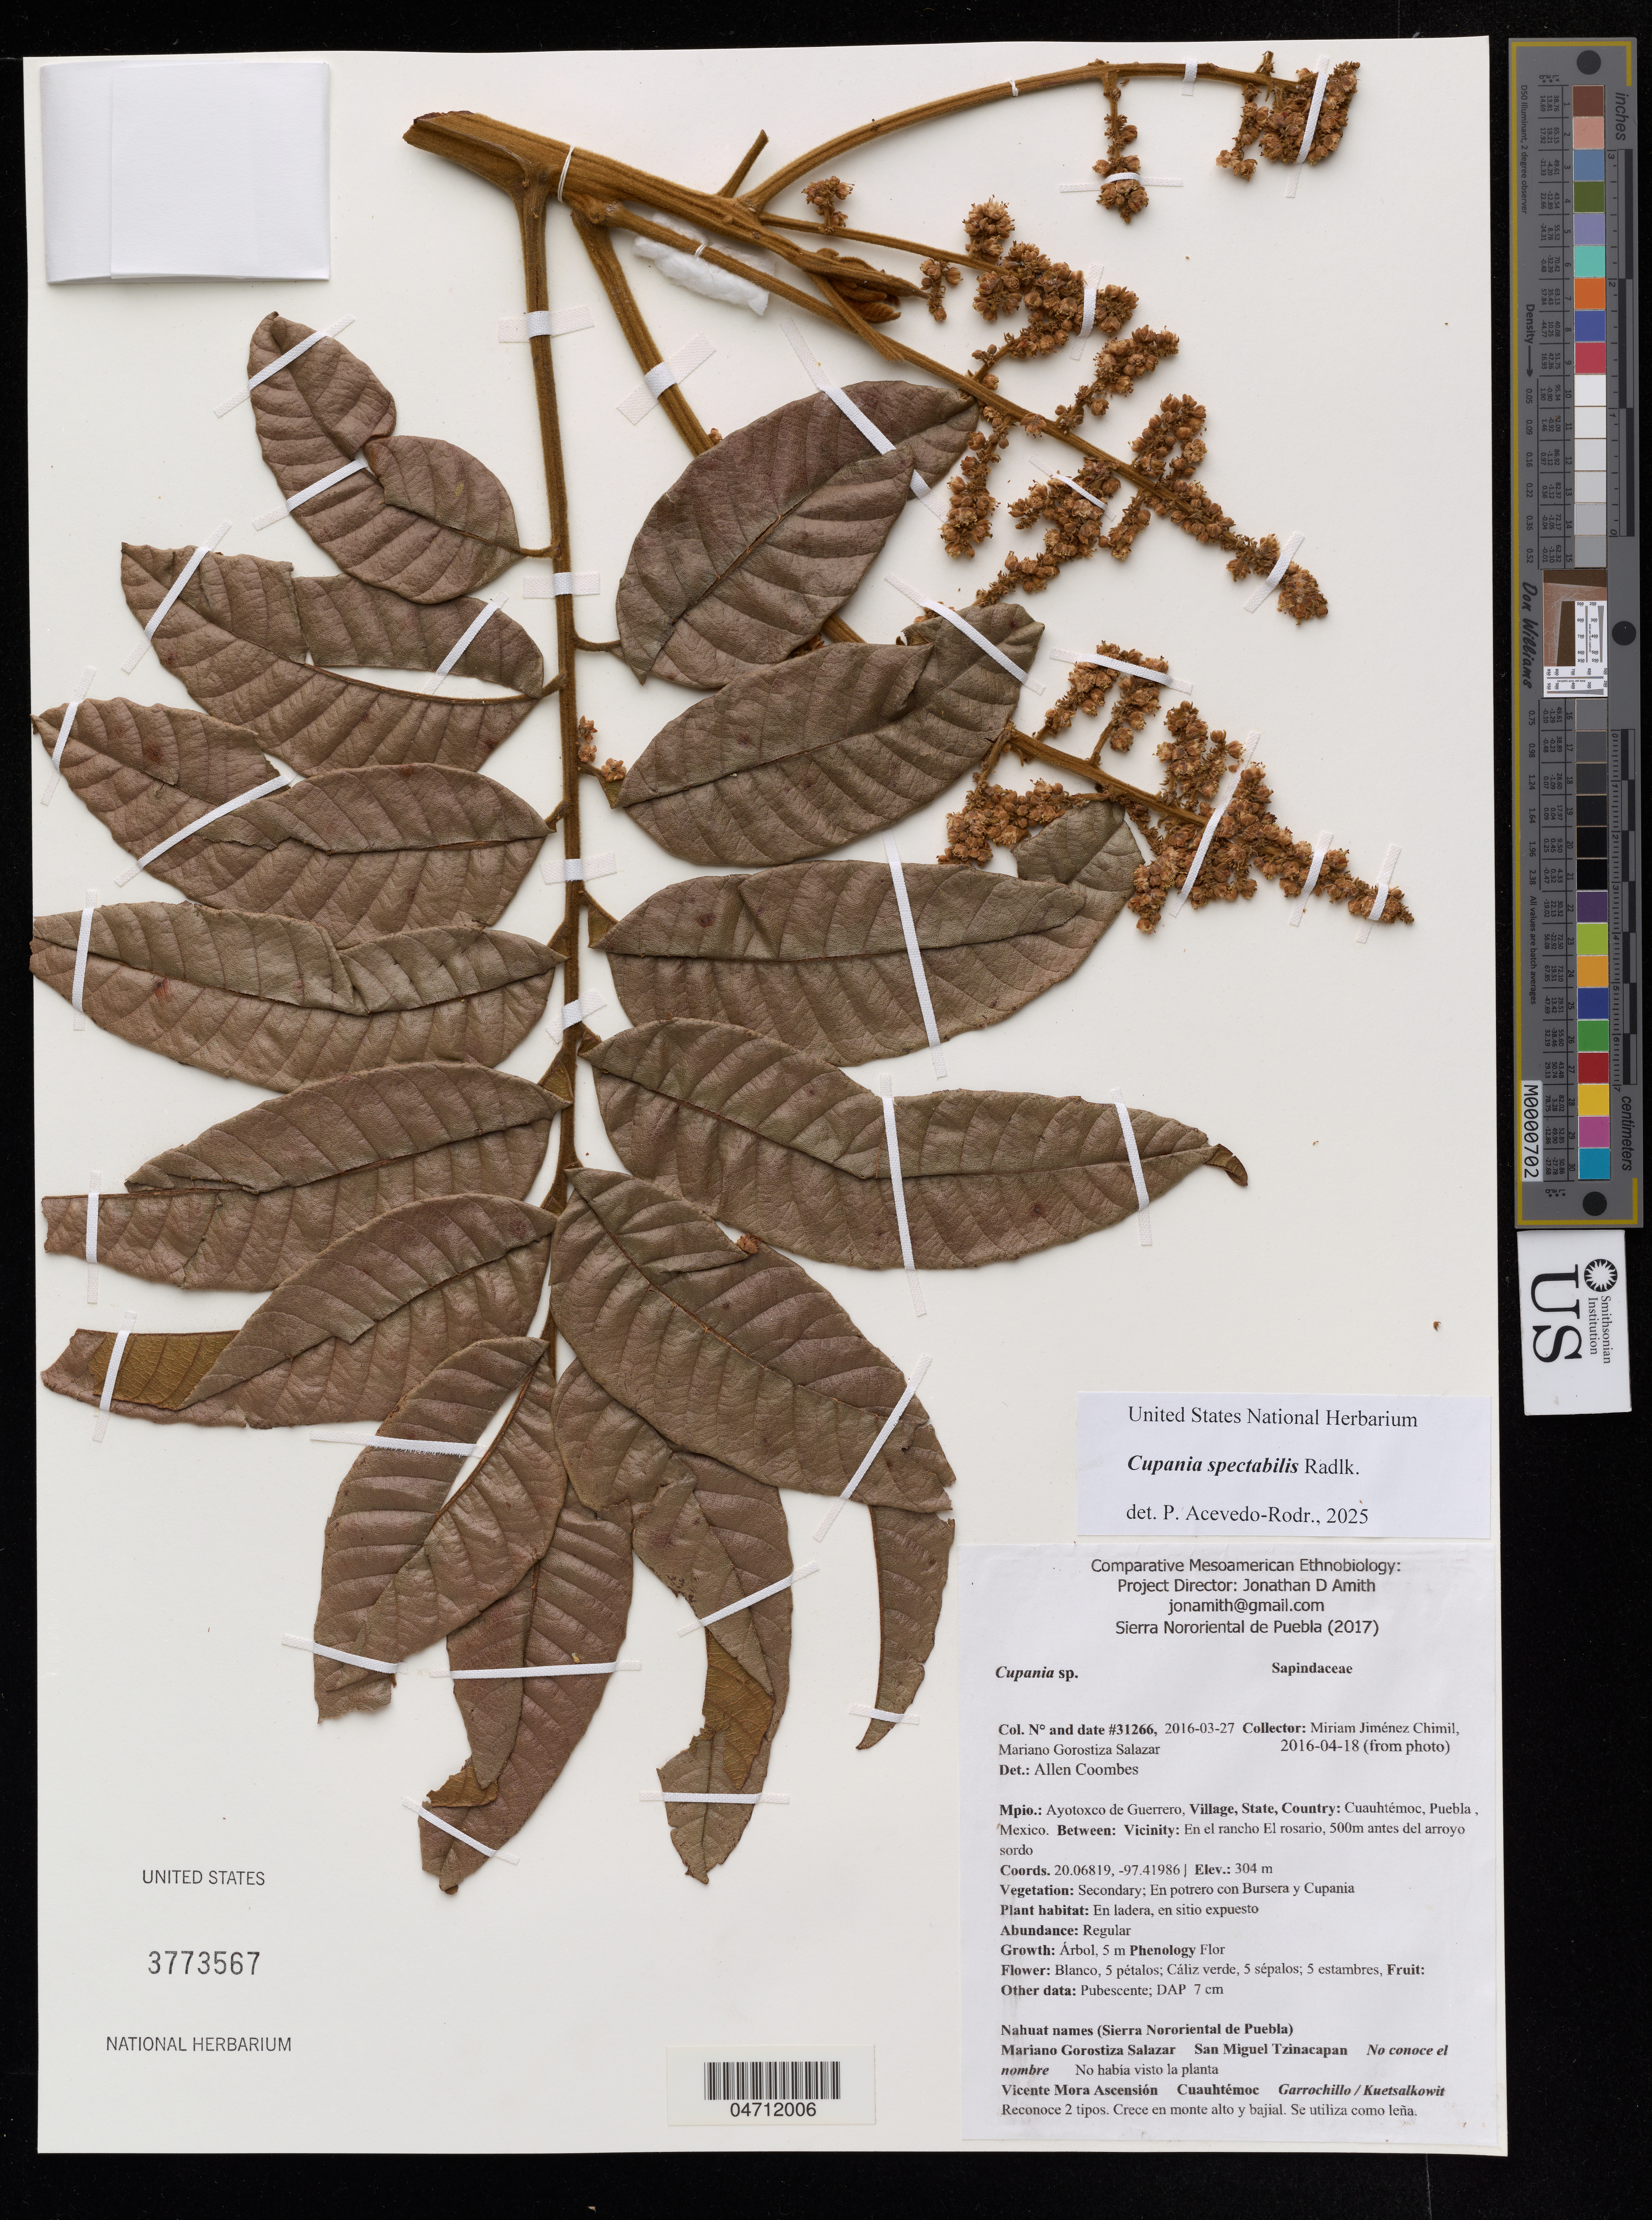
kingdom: Plantae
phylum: Tracheophyta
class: Magnoliopsida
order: Sapindales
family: Sapindaceae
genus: Cupania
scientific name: Cupania spectabilis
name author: Radlk.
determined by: Acevedo-Rodriguez, P., (US), Smithsonian Institution - National Museum of Natural History (UNITED STATES)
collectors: M. Jiménez Chimil & M. Gorostiza S.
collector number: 31266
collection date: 2016-03-27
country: México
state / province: Puebla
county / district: Ayotoxco de Guerrero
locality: PUEBLO: Cuauhtémoc; LOCALIDAD EXACTA: En el Rancho El Rosario, 500 m antes del Arroyo Sordo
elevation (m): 304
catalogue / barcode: US 3773567